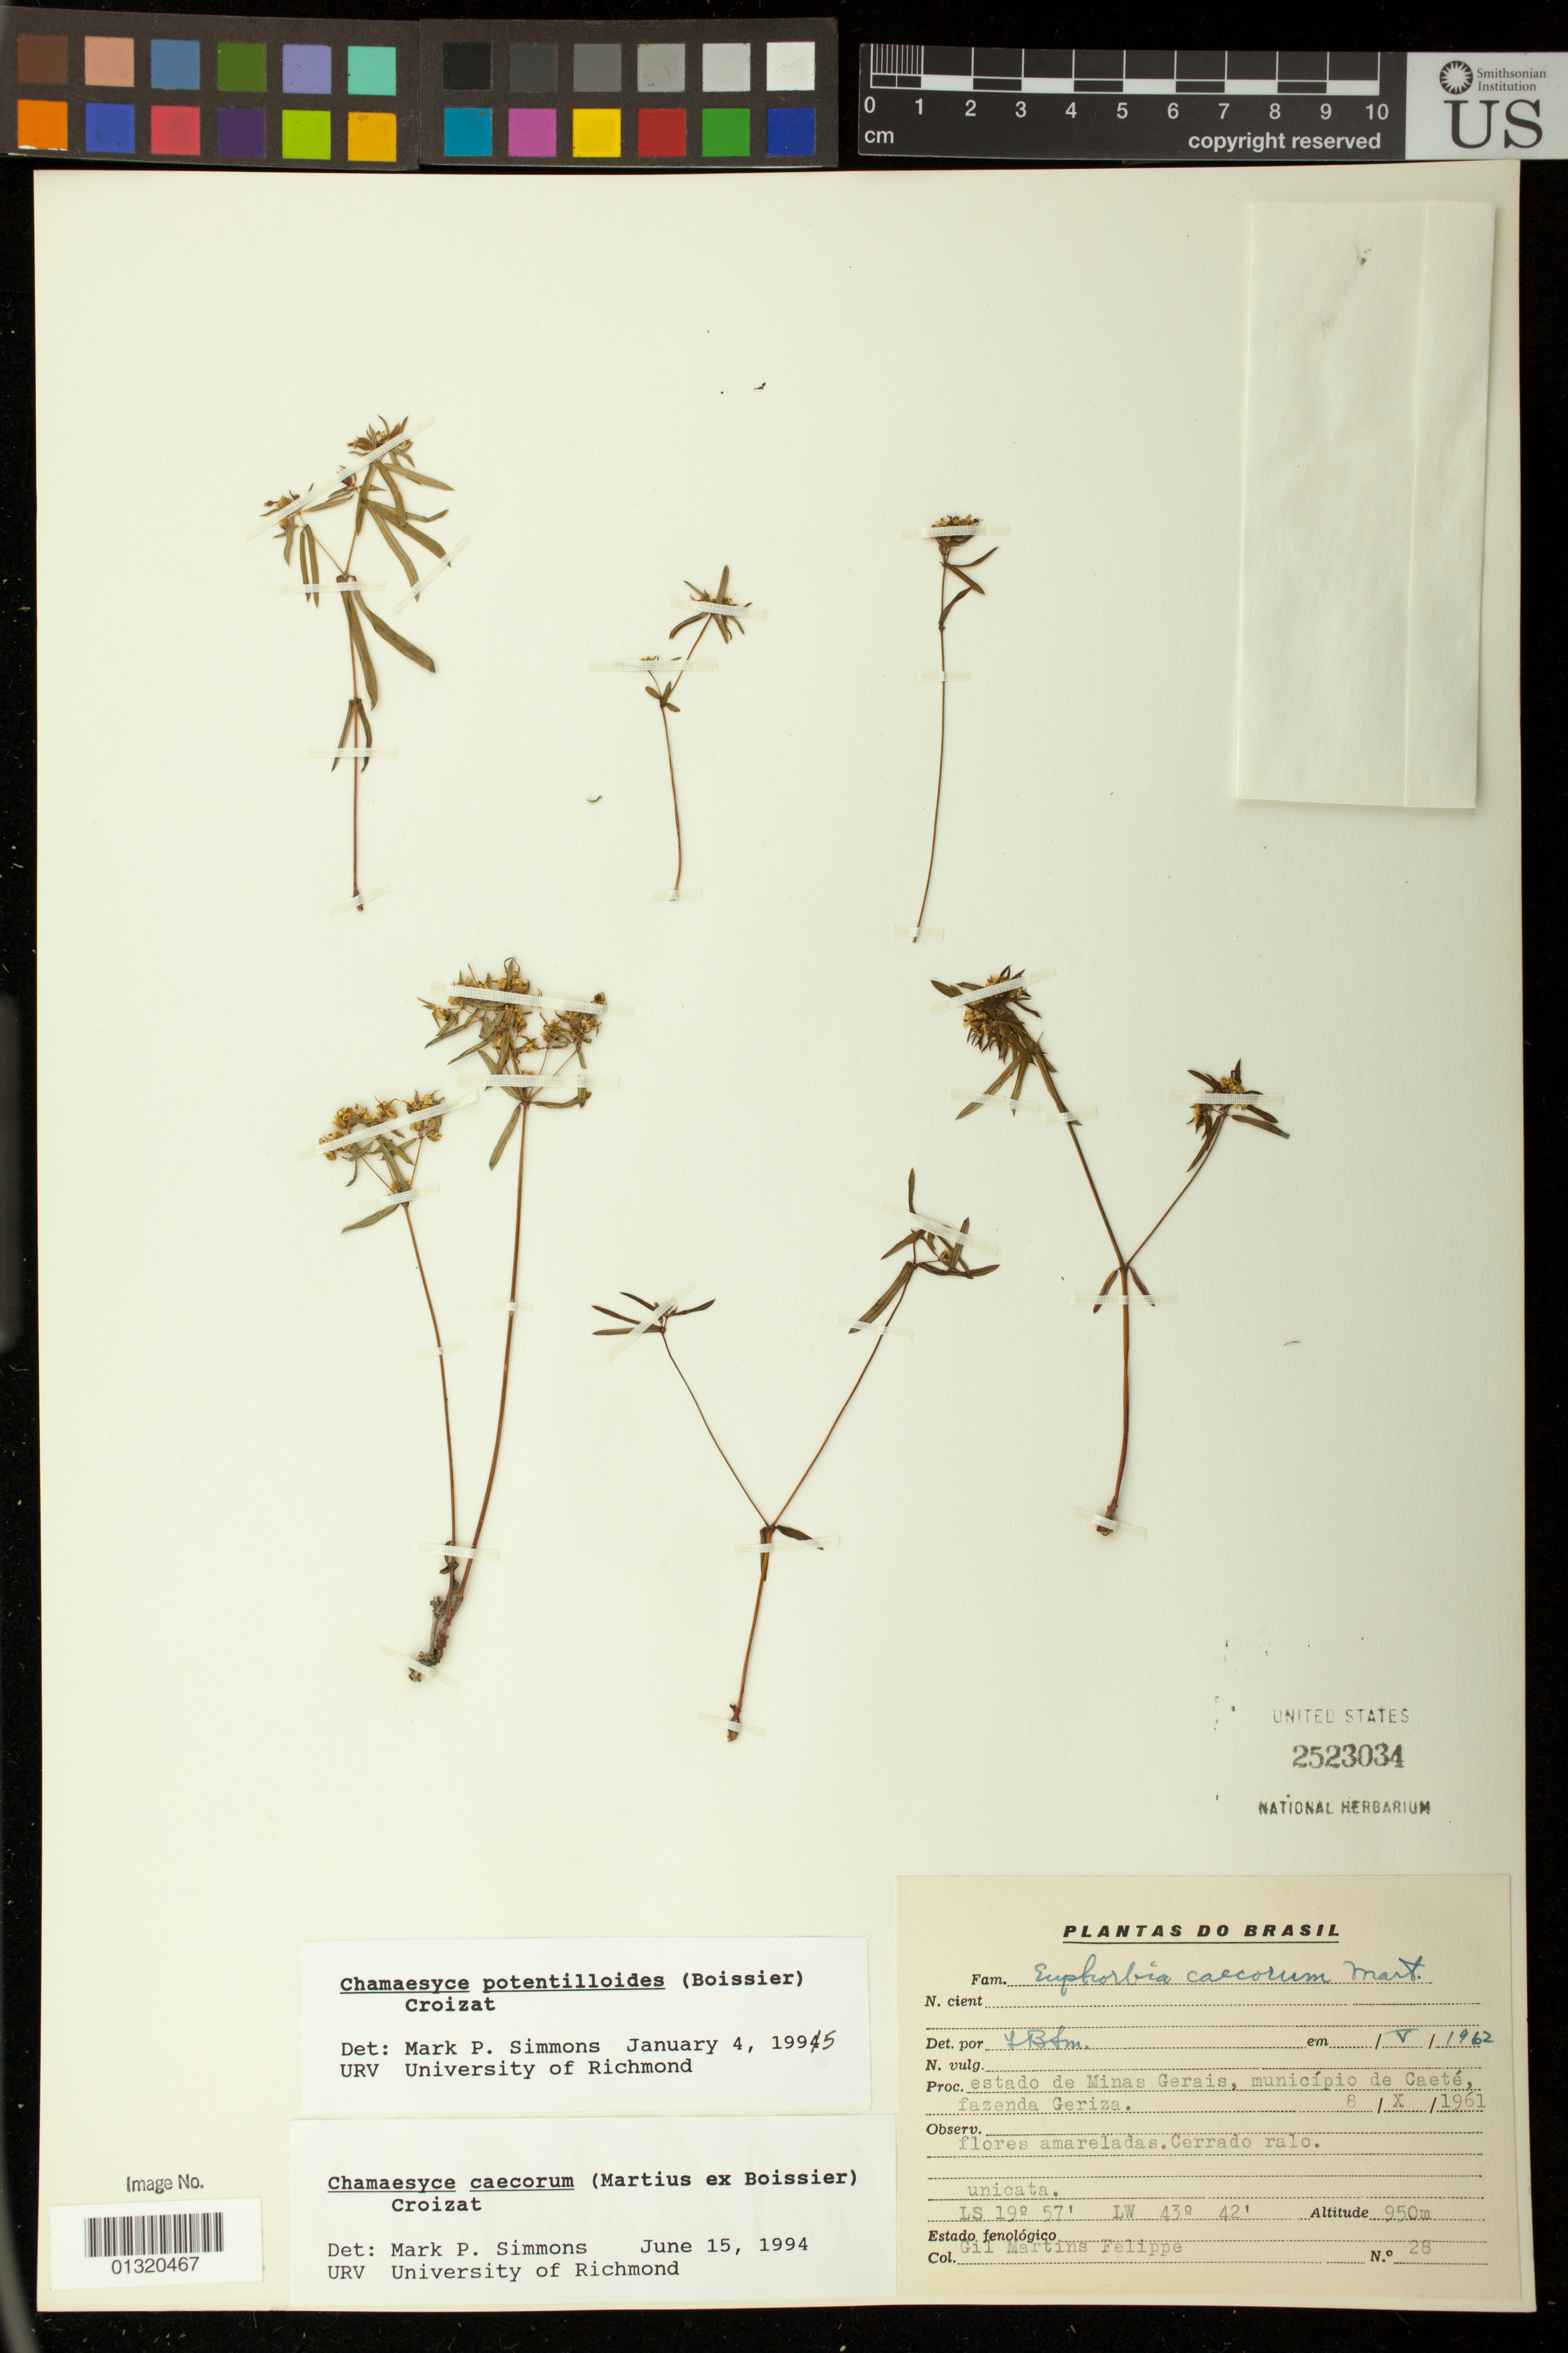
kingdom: Plantae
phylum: Tracheophyta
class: Magnoliopsida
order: Malpighiales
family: Euphorbiaceae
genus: Euphorbia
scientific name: Euphorbia potentilloides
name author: Boiss.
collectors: G. M. Felippe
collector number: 28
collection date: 1961-10-08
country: Brazil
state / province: Minas Gerais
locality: municipio de Caete, fazenda Geriza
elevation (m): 950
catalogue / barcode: US 2523034